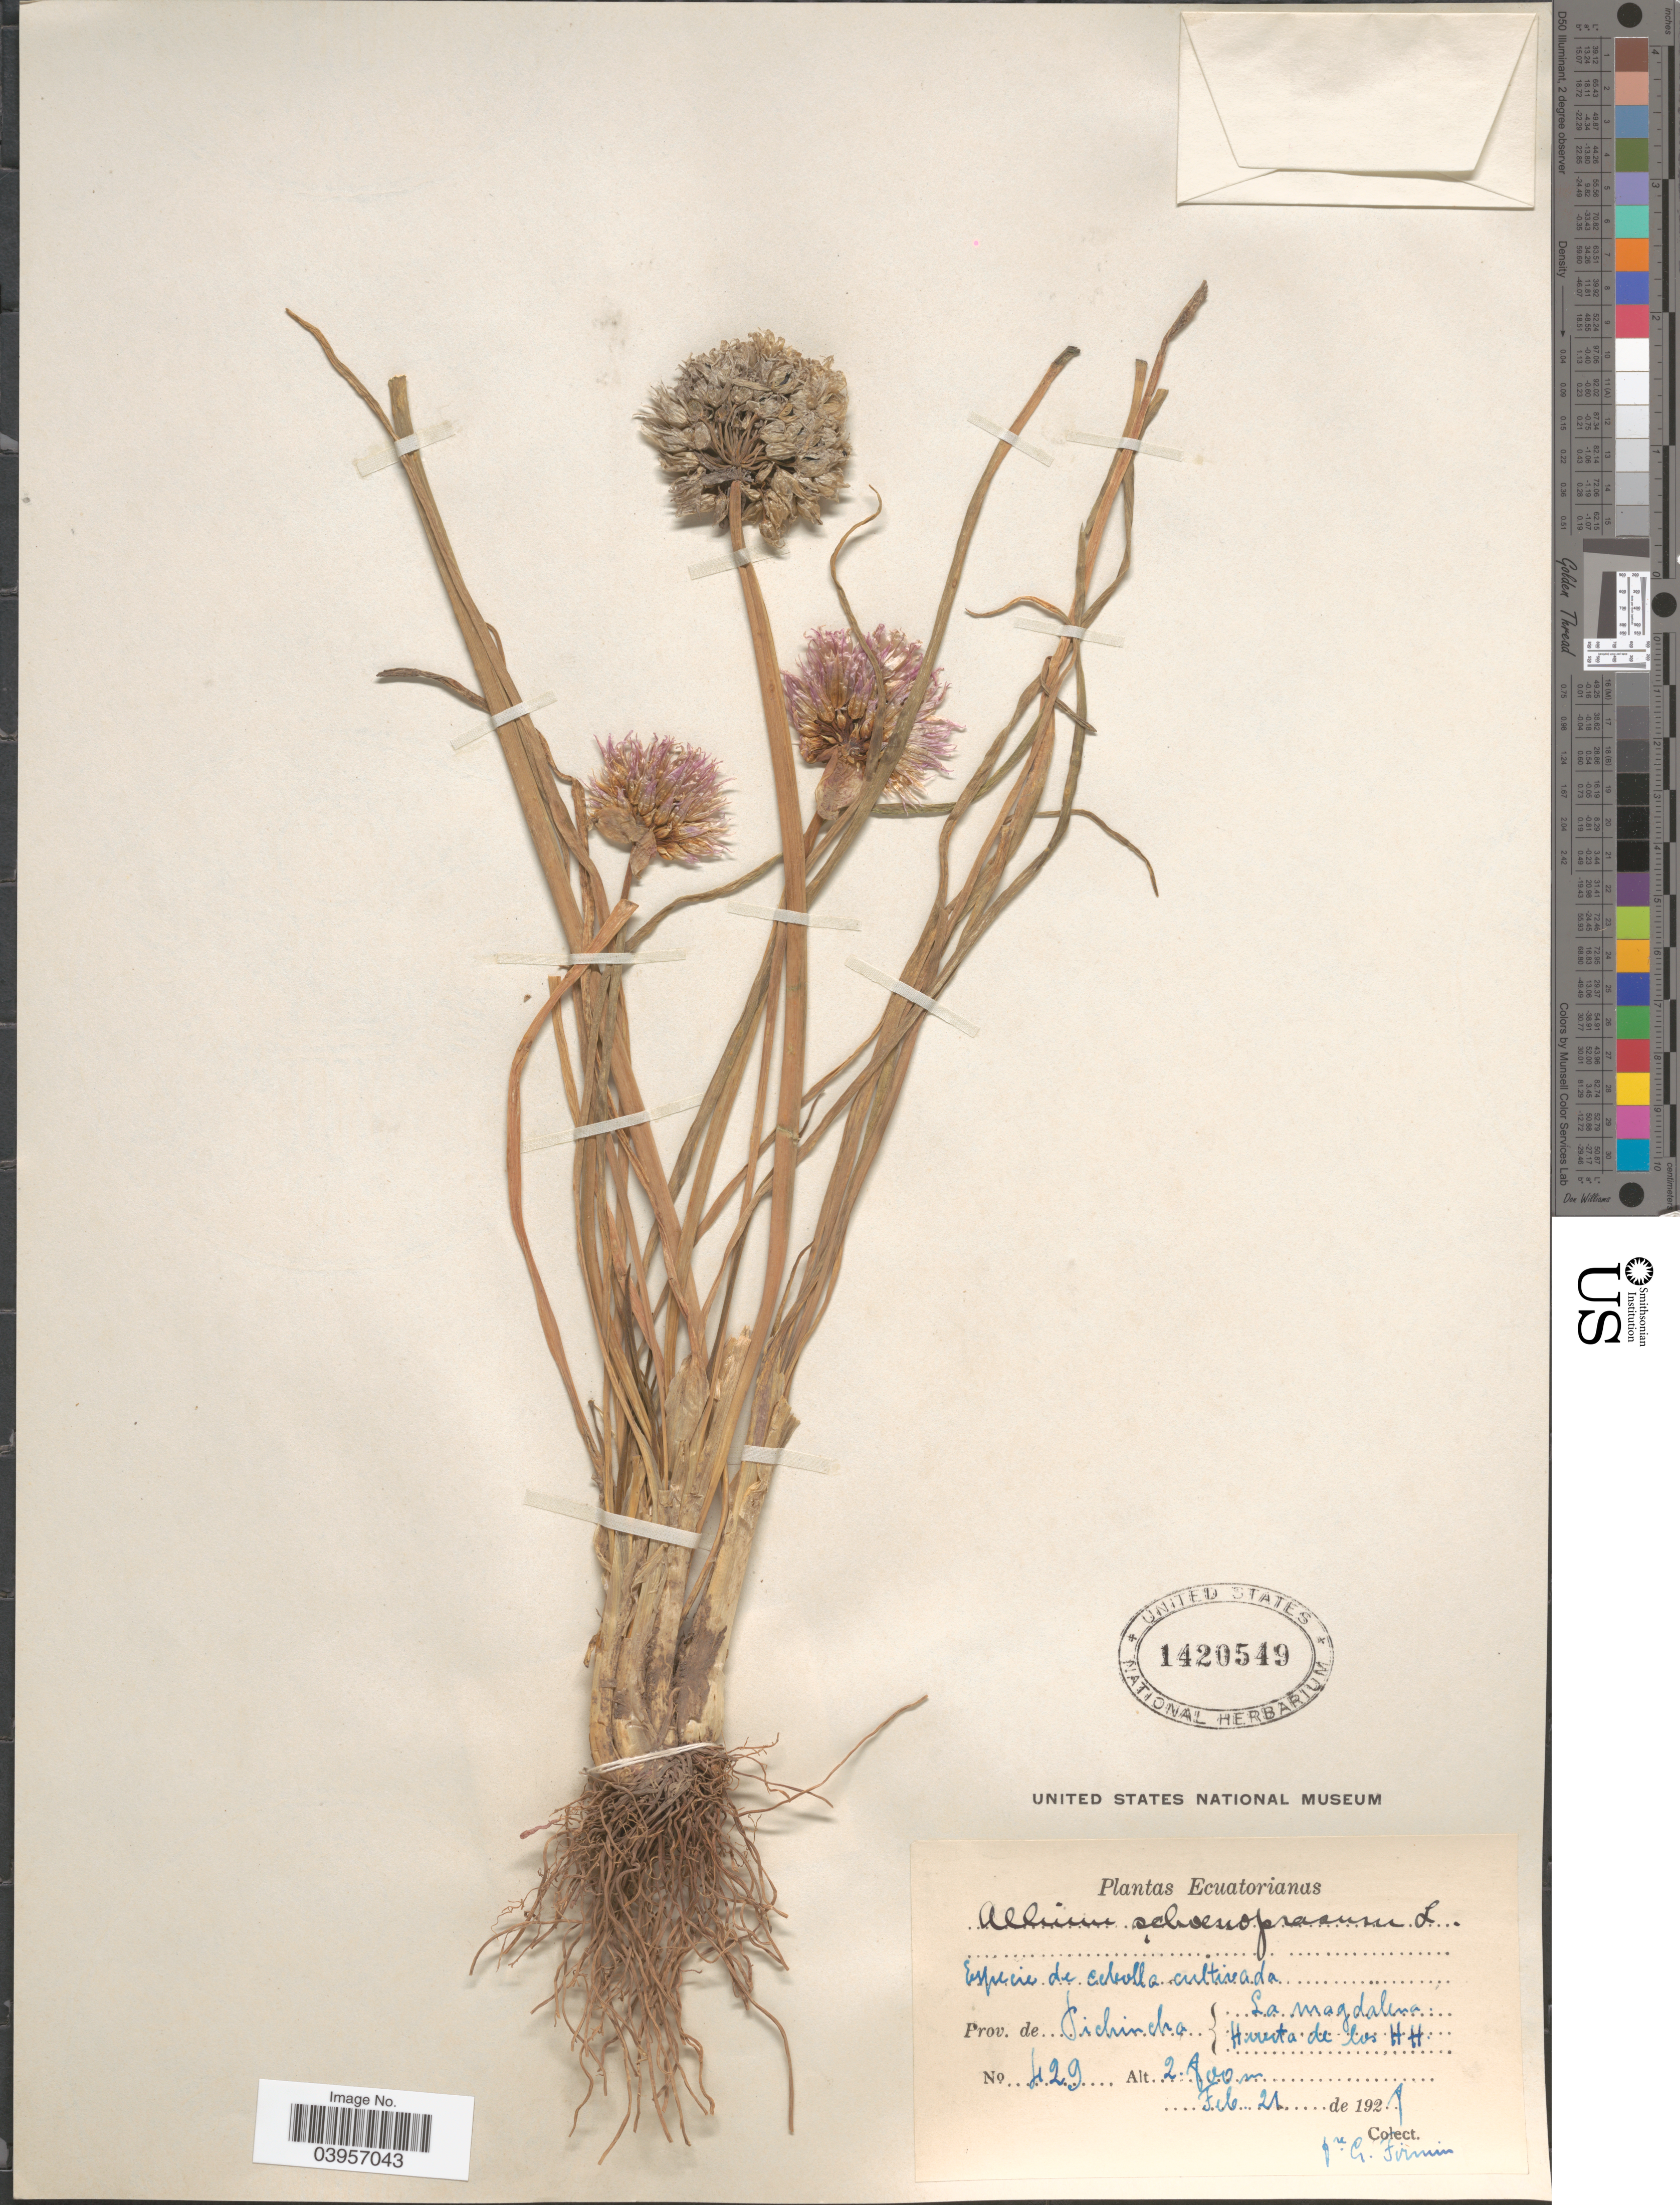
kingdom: Plantae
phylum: Tracheophyta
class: Liliopsida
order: Asparagales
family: Amaryllidaceae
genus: Allium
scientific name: Allium schoenoprasum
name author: L.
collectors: F. Firmin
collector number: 429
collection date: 1921-02-21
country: Ecuador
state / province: Pichincha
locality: La Magdalena Huerta de los H.H.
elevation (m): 2800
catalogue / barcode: US 1420549